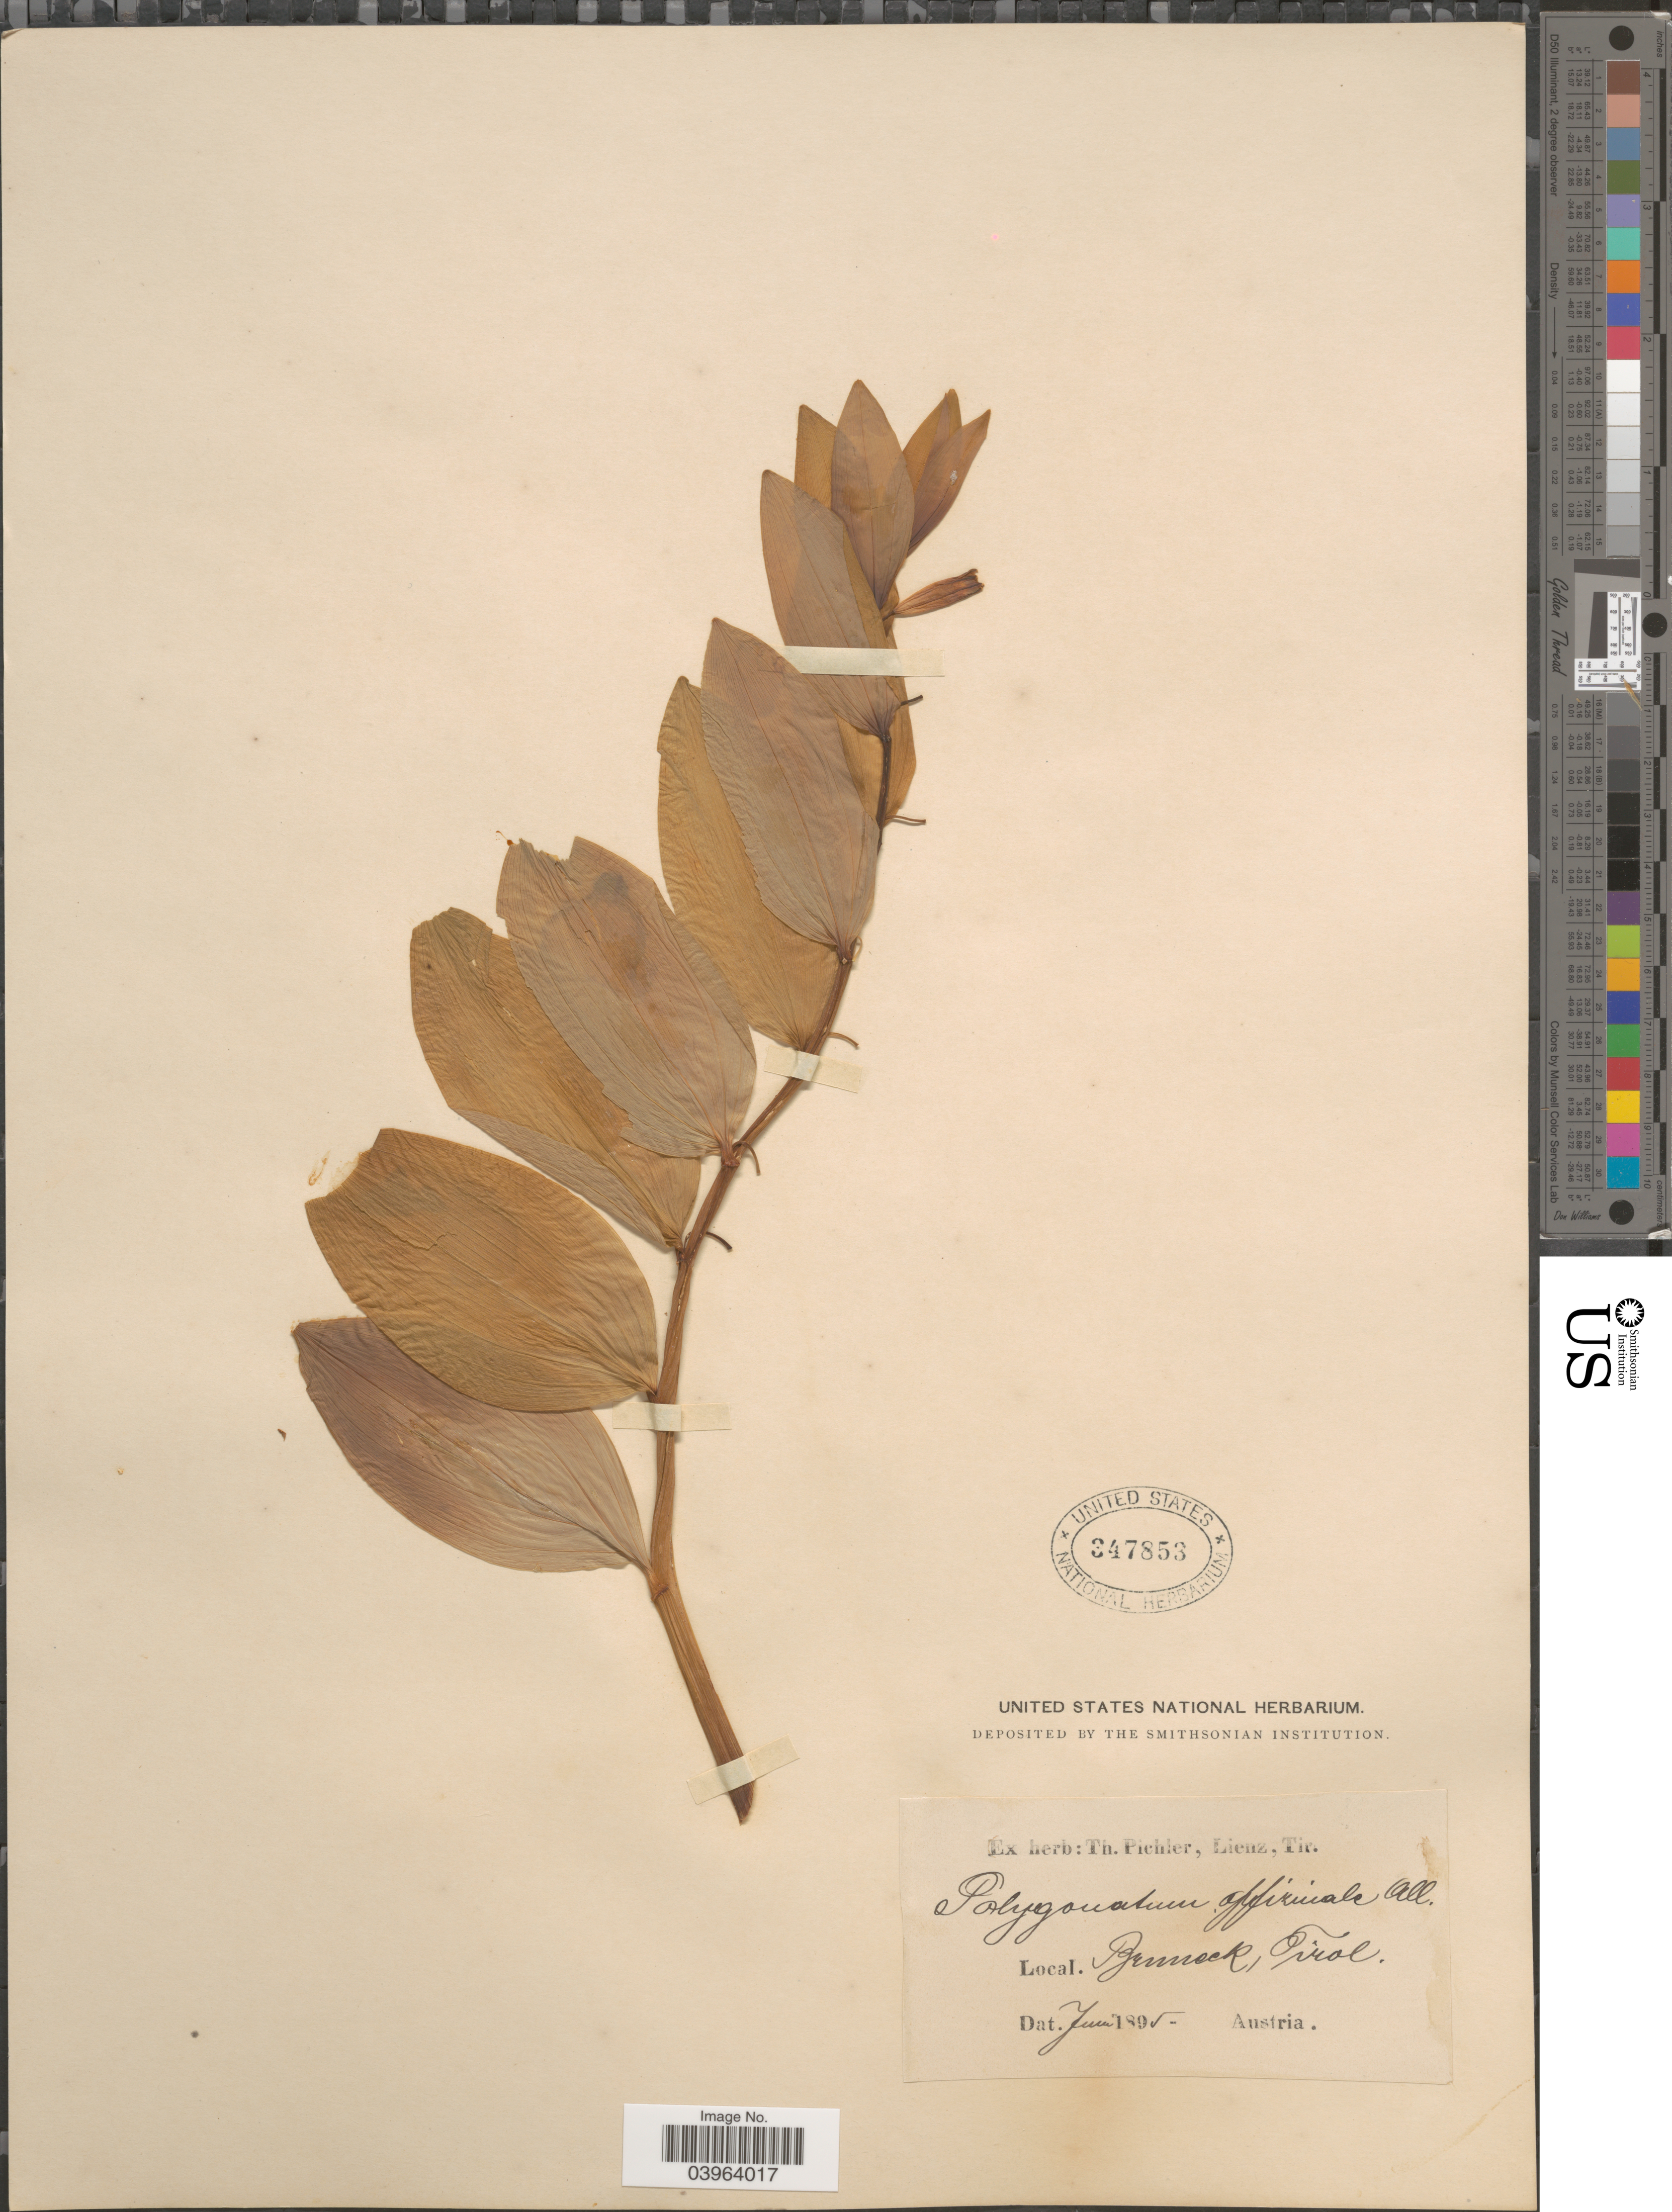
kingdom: Plantae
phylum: Tracheophyta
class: Liliopsida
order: Asparagales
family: Asparagaceae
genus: Polygonatum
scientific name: Polygonatum odoratum var. odoratum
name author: (Mill.) Druce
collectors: ex herb. T. Pichler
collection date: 1895-06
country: Austria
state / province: Tirol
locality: Bruneck.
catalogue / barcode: US 347853